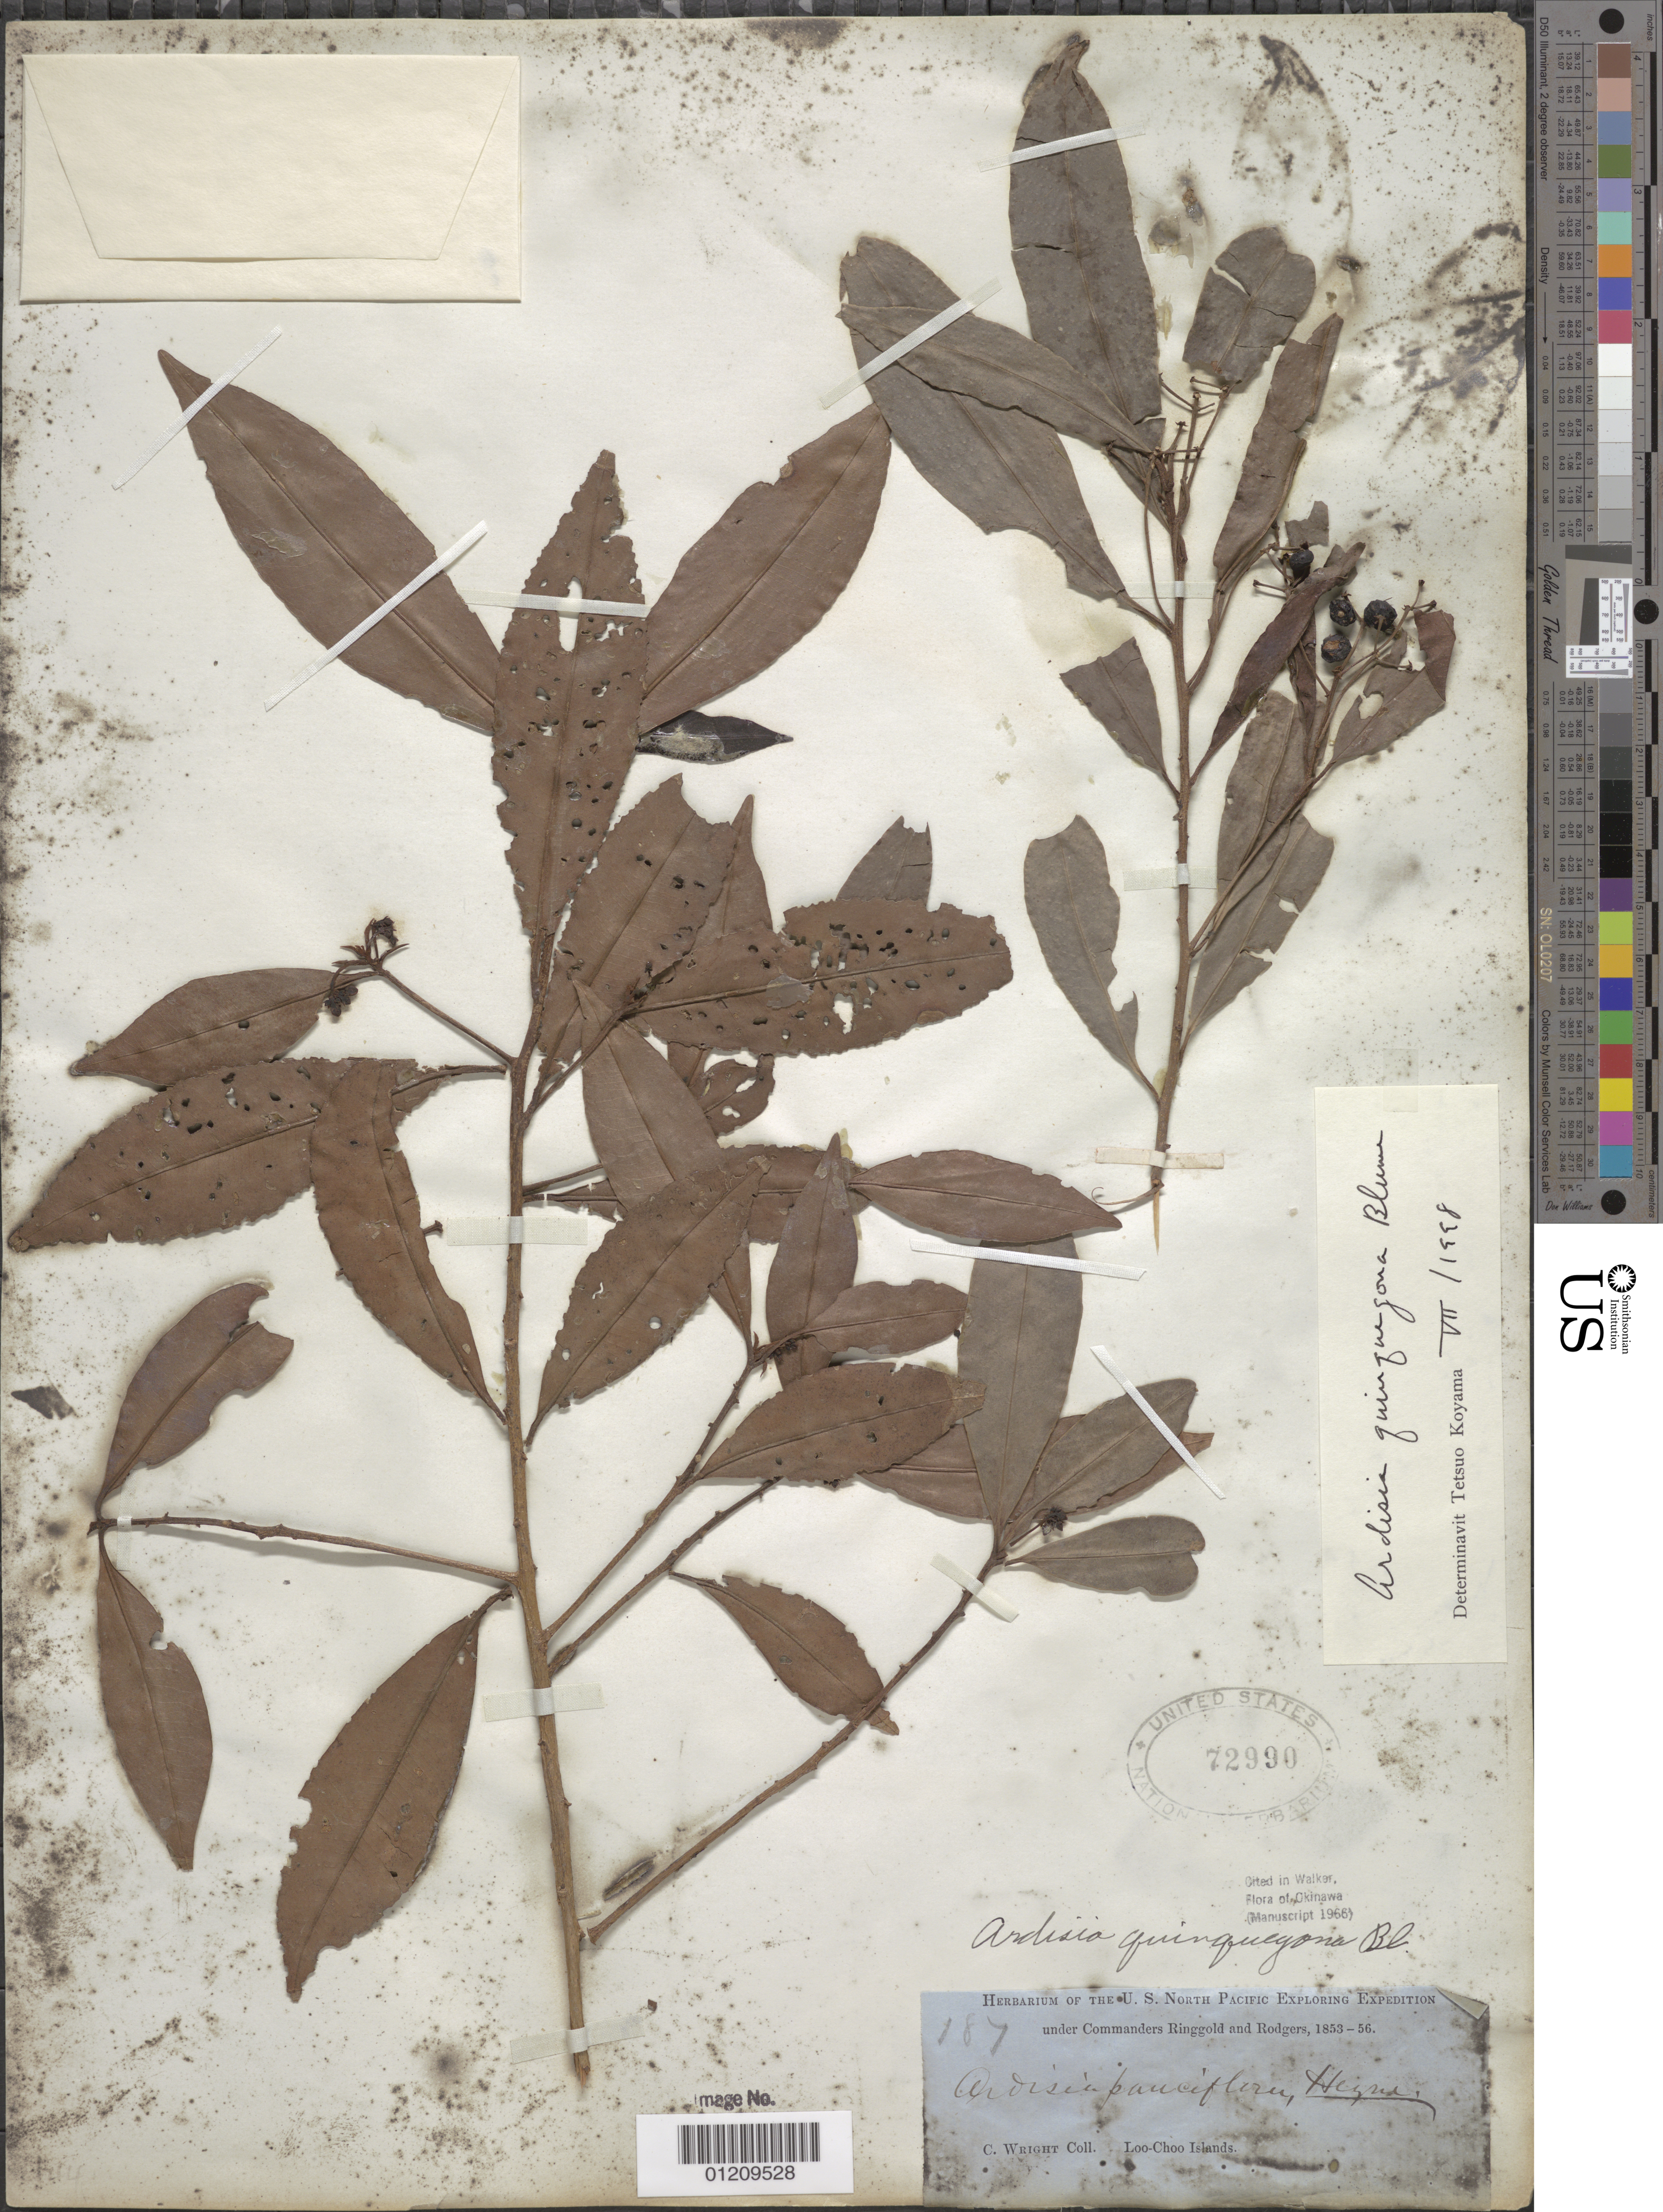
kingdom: Plantae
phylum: Tracheophyta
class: Magnoliopsida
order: Ericales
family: Primulaceae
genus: Ardisia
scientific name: Ardisia quinquegona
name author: Blume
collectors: C. Wright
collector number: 187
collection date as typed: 1853 to -- --- 1856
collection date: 1853/1856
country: Japan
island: Ryukyu Islands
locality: Loo Choo Islands.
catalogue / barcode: US 72990